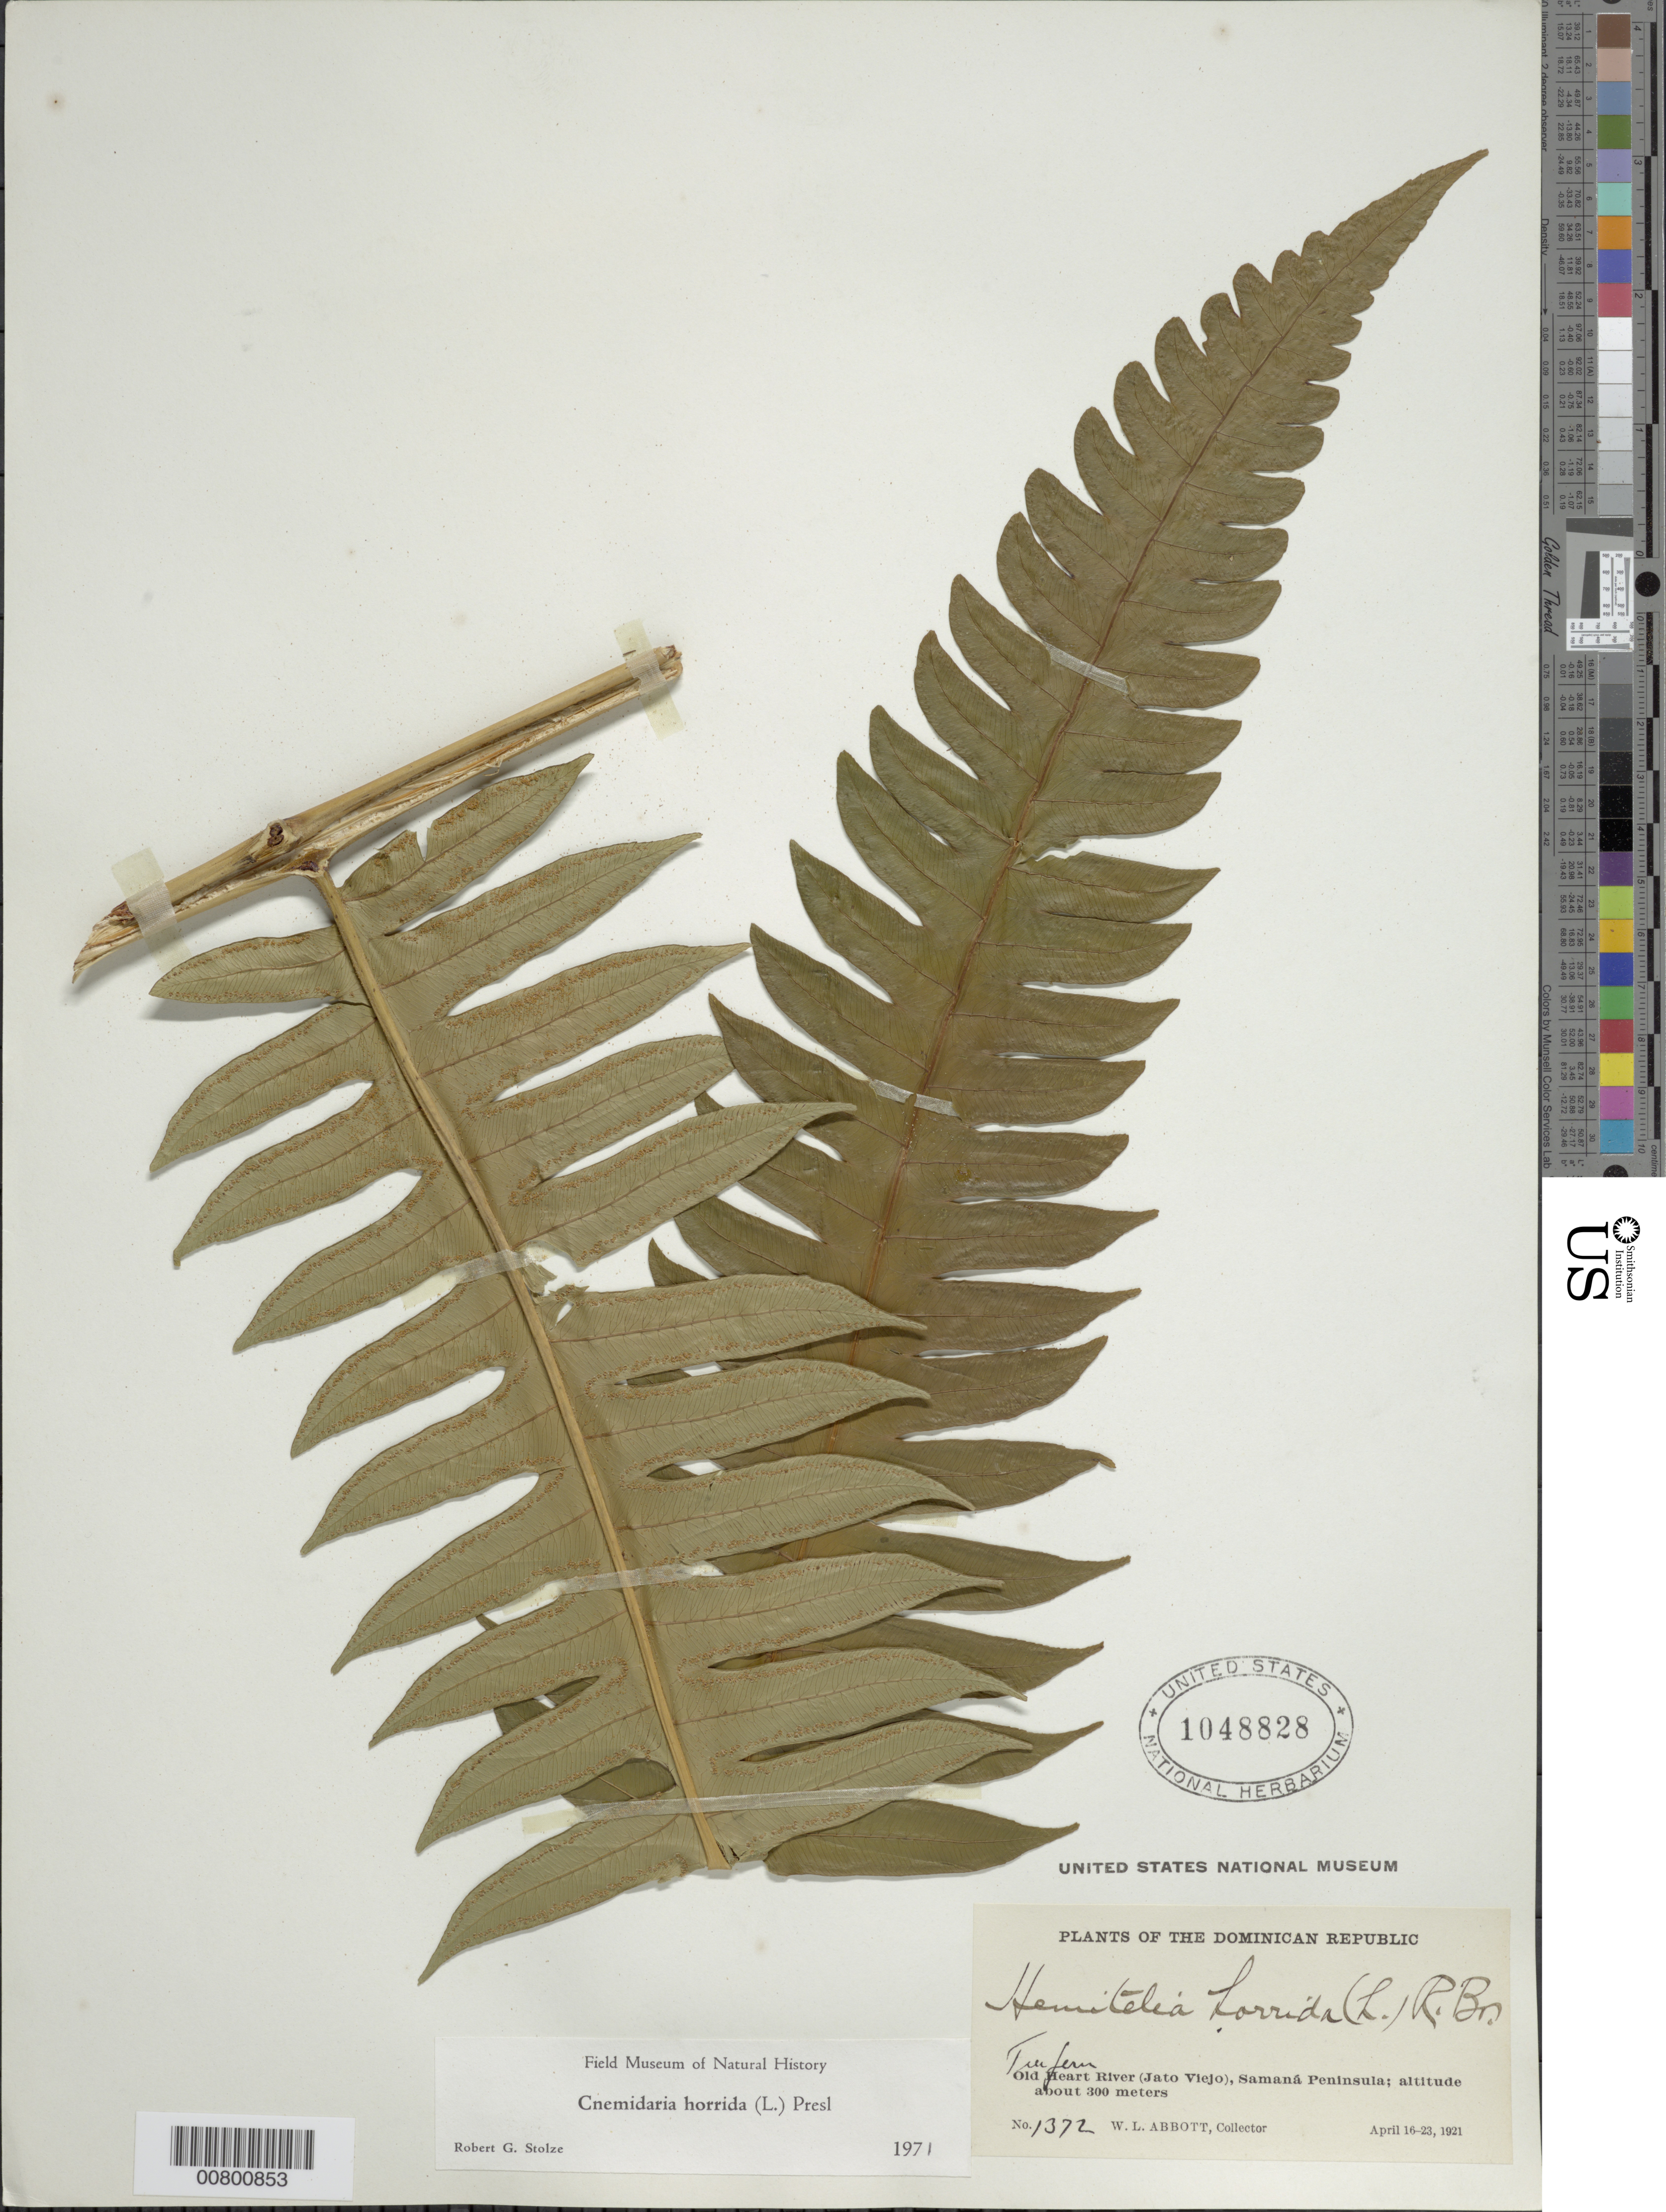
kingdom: Plantae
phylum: Tracheophyta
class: Polypodiopsida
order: Cyatheales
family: Cyatheaceae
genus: Cyathea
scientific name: Cyathea horrida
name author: (L.) Sm.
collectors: W. L. Abbott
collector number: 1372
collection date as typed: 16 Apr 1921 to 23 Apr 1921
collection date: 1921-04-16/1921-04-23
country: Dominican Republic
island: Hispaniola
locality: Samaná Peninsula, Old Heart River (Jato Viejo)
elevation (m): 300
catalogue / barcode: US 1048828